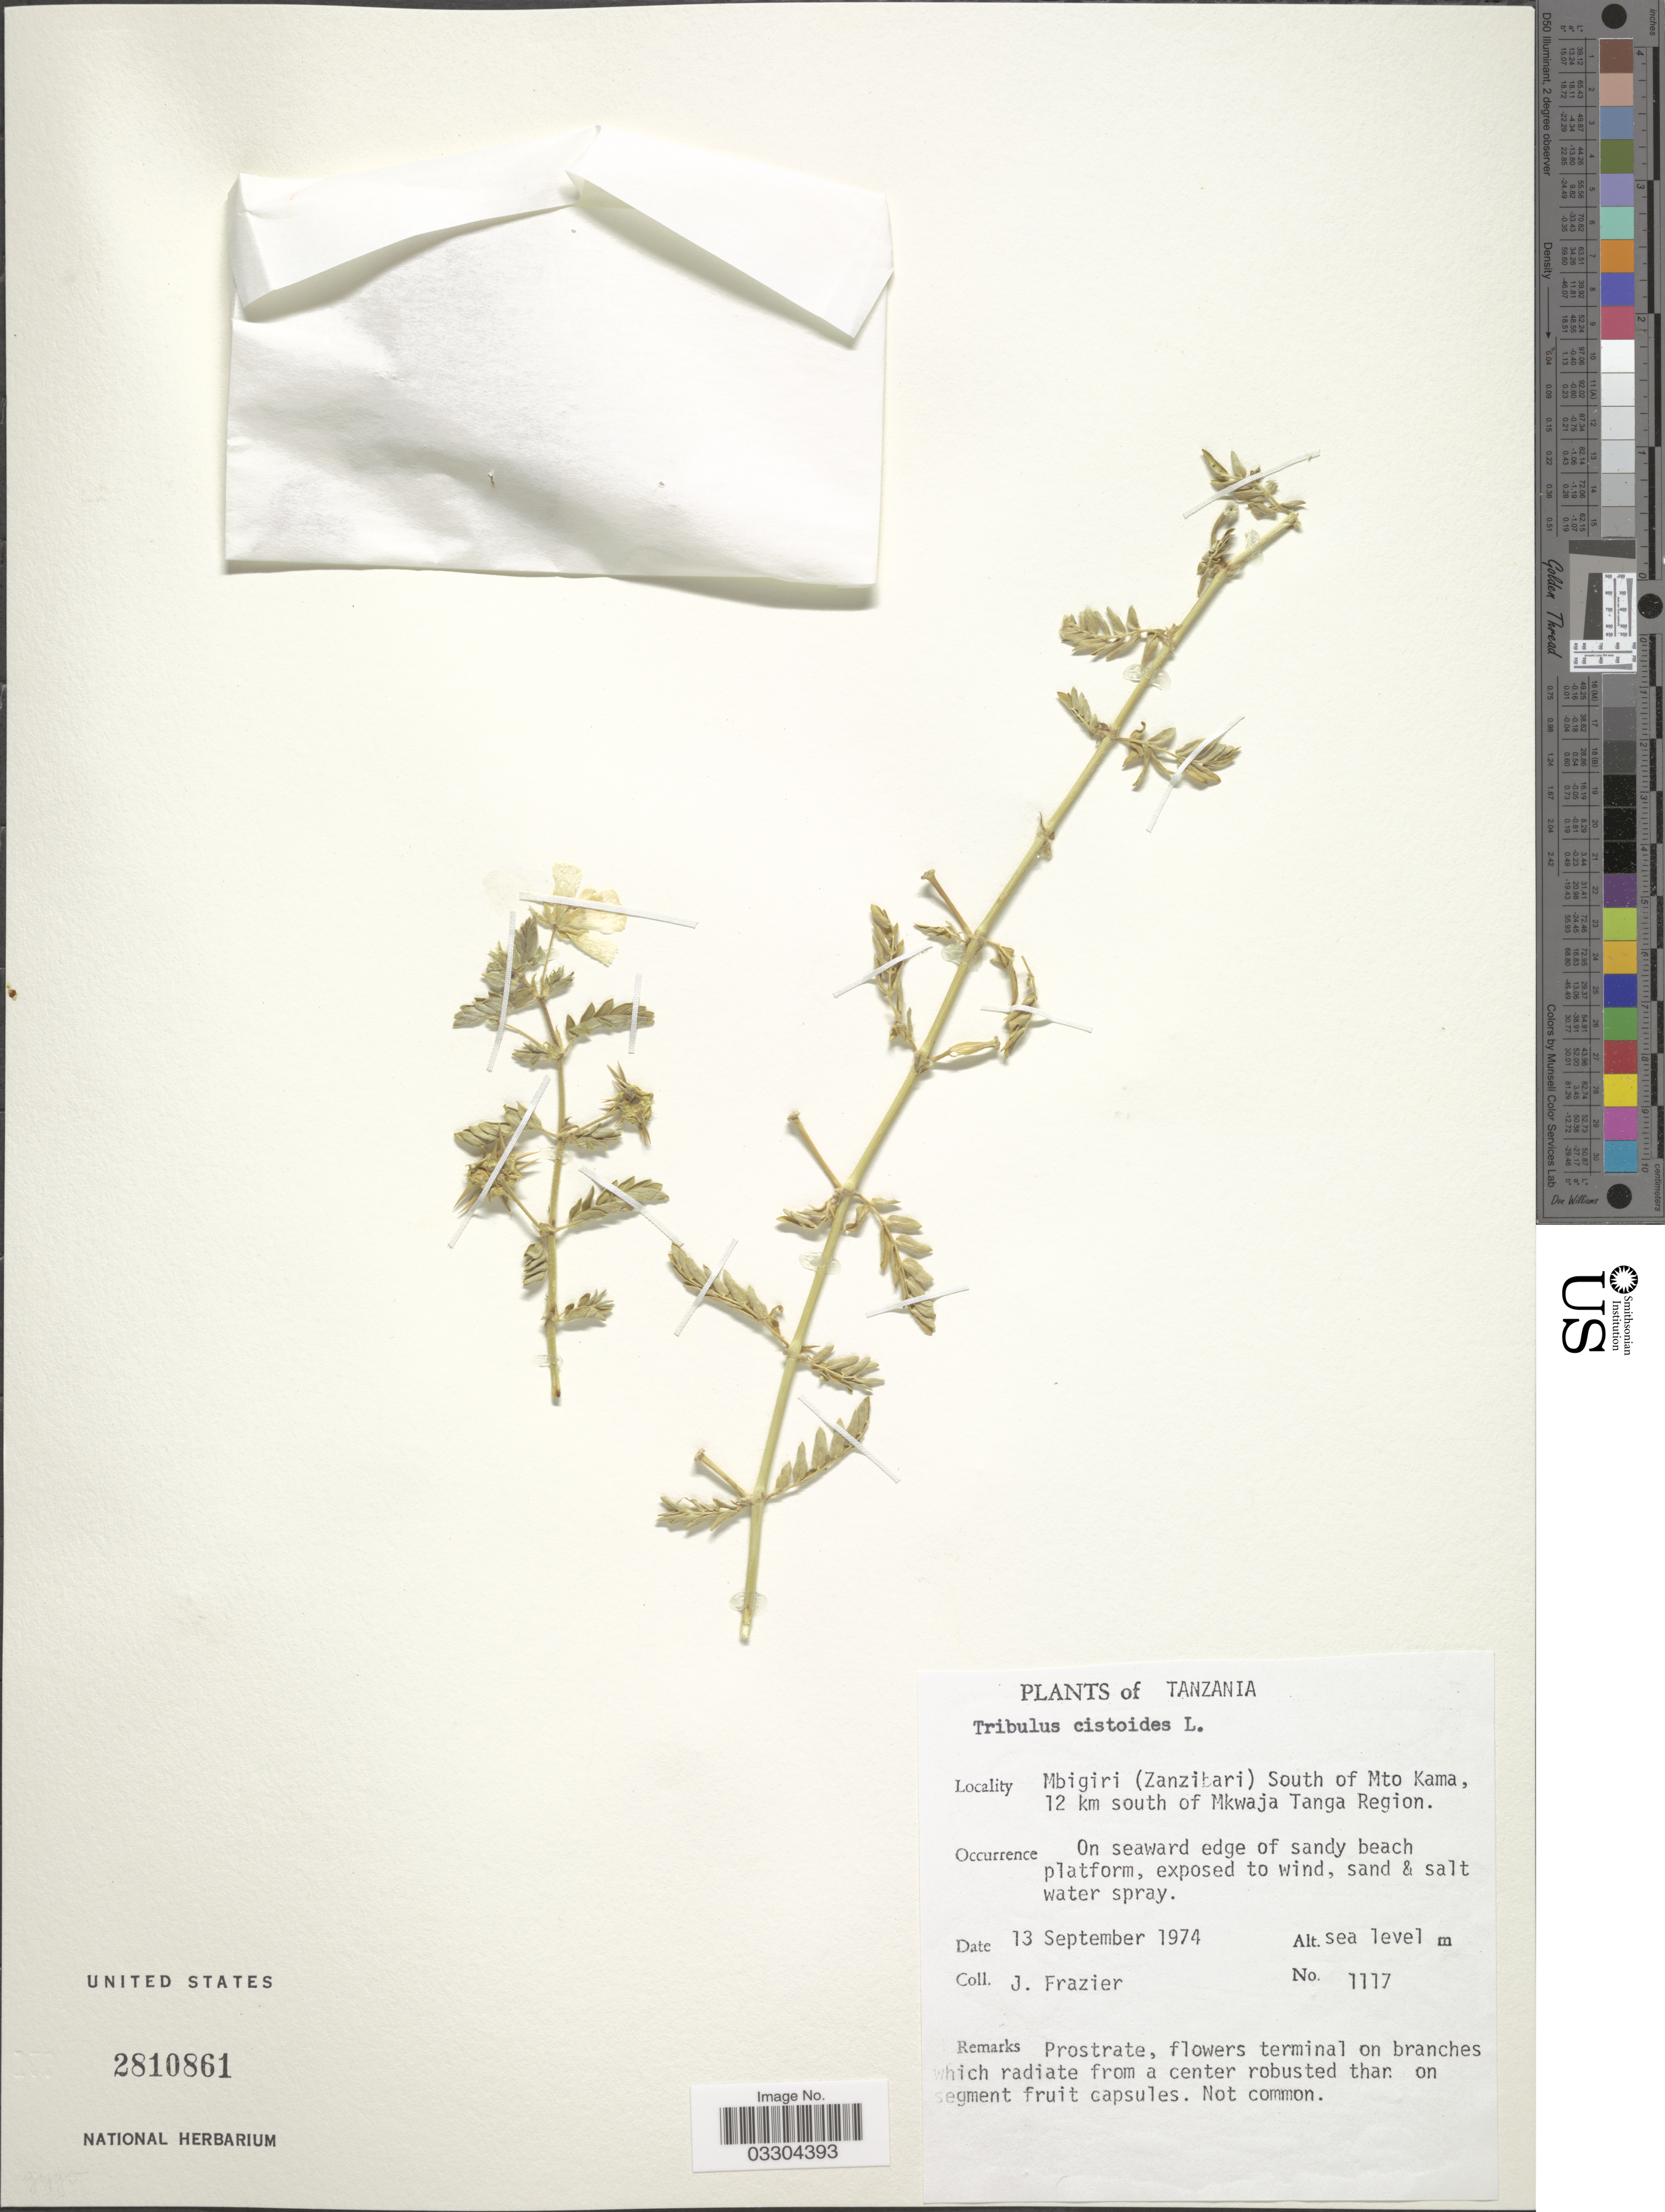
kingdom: Plantae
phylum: Tracheophyta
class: Magnoliopsida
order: Zygophyllales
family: Zygophyllaceae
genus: Tribulus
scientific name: Tribulus cistoides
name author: L.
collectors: J. Frazier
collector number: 1117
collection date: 1974-09-13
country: Tanzania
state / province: Tanga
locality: Mbigiri (Zanzitari) South of Mto Kama, 12 km south of Mkwaja Tanga Region.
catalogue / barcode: US 2810861